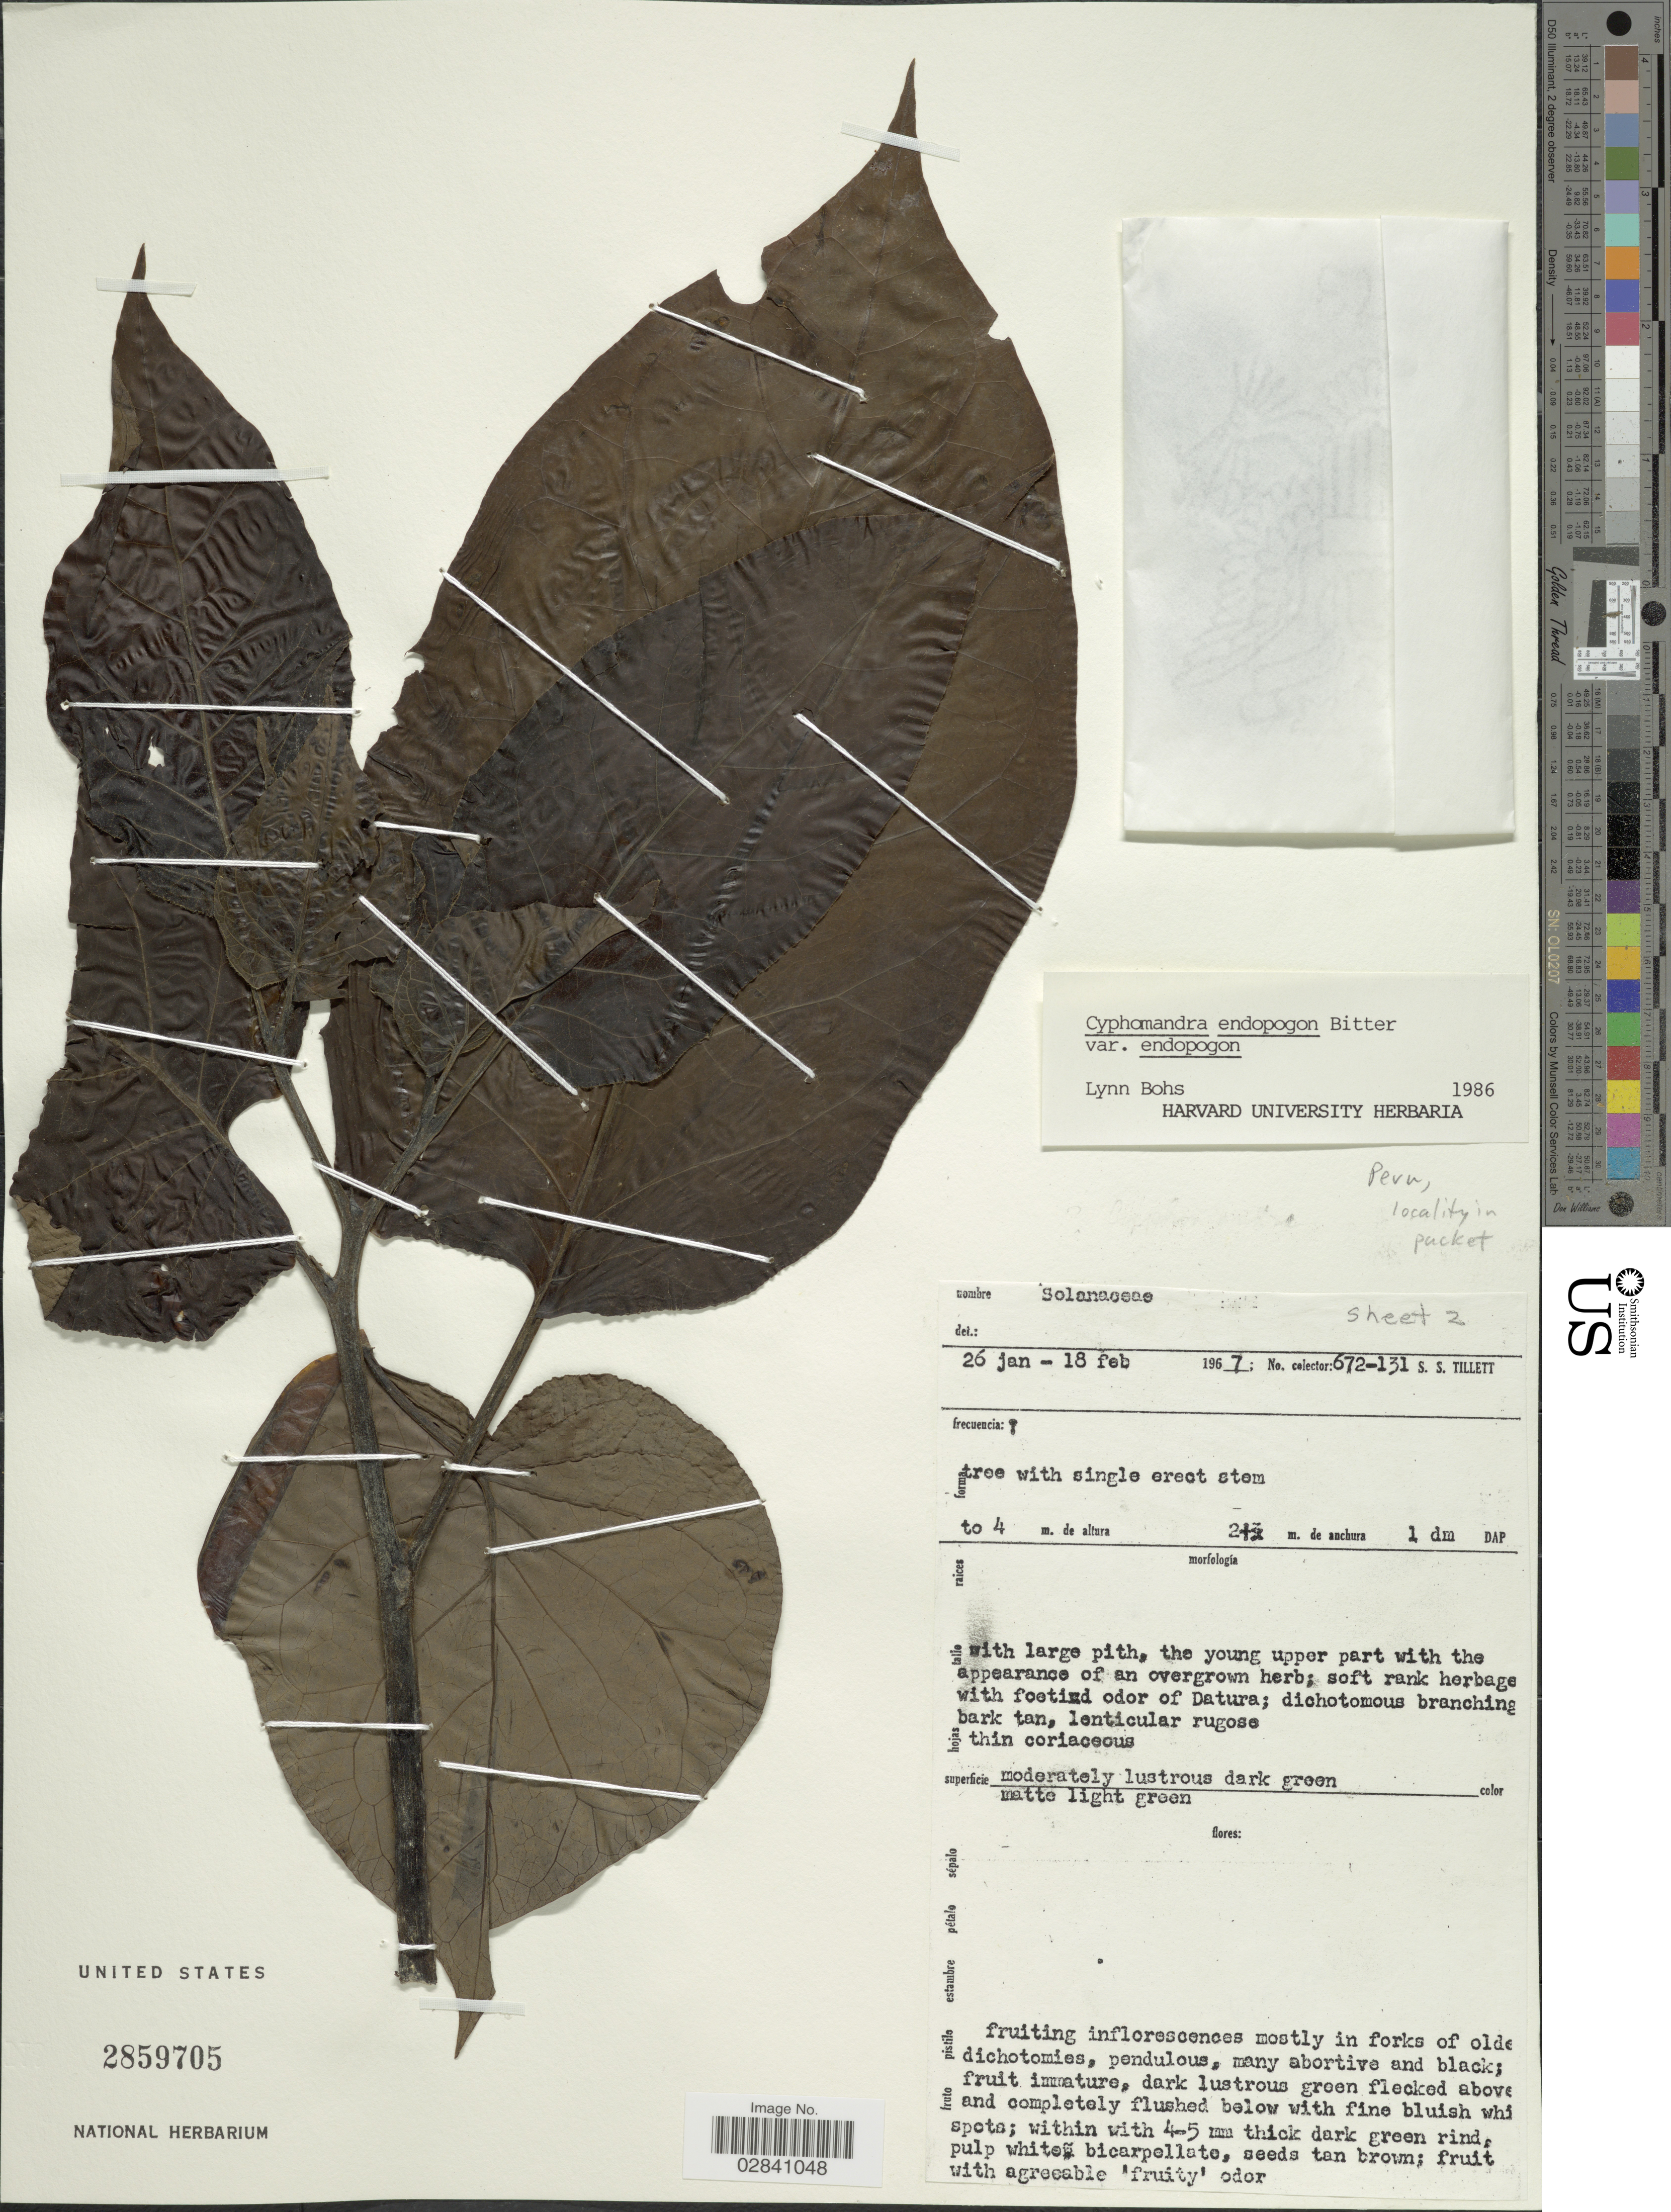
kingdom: Plantae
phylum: Tracheophyta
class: Magnoliopsida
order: Solanales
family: Solanaceae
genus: Cyphomandra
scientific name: Cyphomandra endopogon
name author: Bitter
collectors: S. S. Tillett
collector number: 672-131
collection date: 1967-01-26/1967-02-18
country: Peru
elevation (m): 4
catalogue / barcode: US 2859705